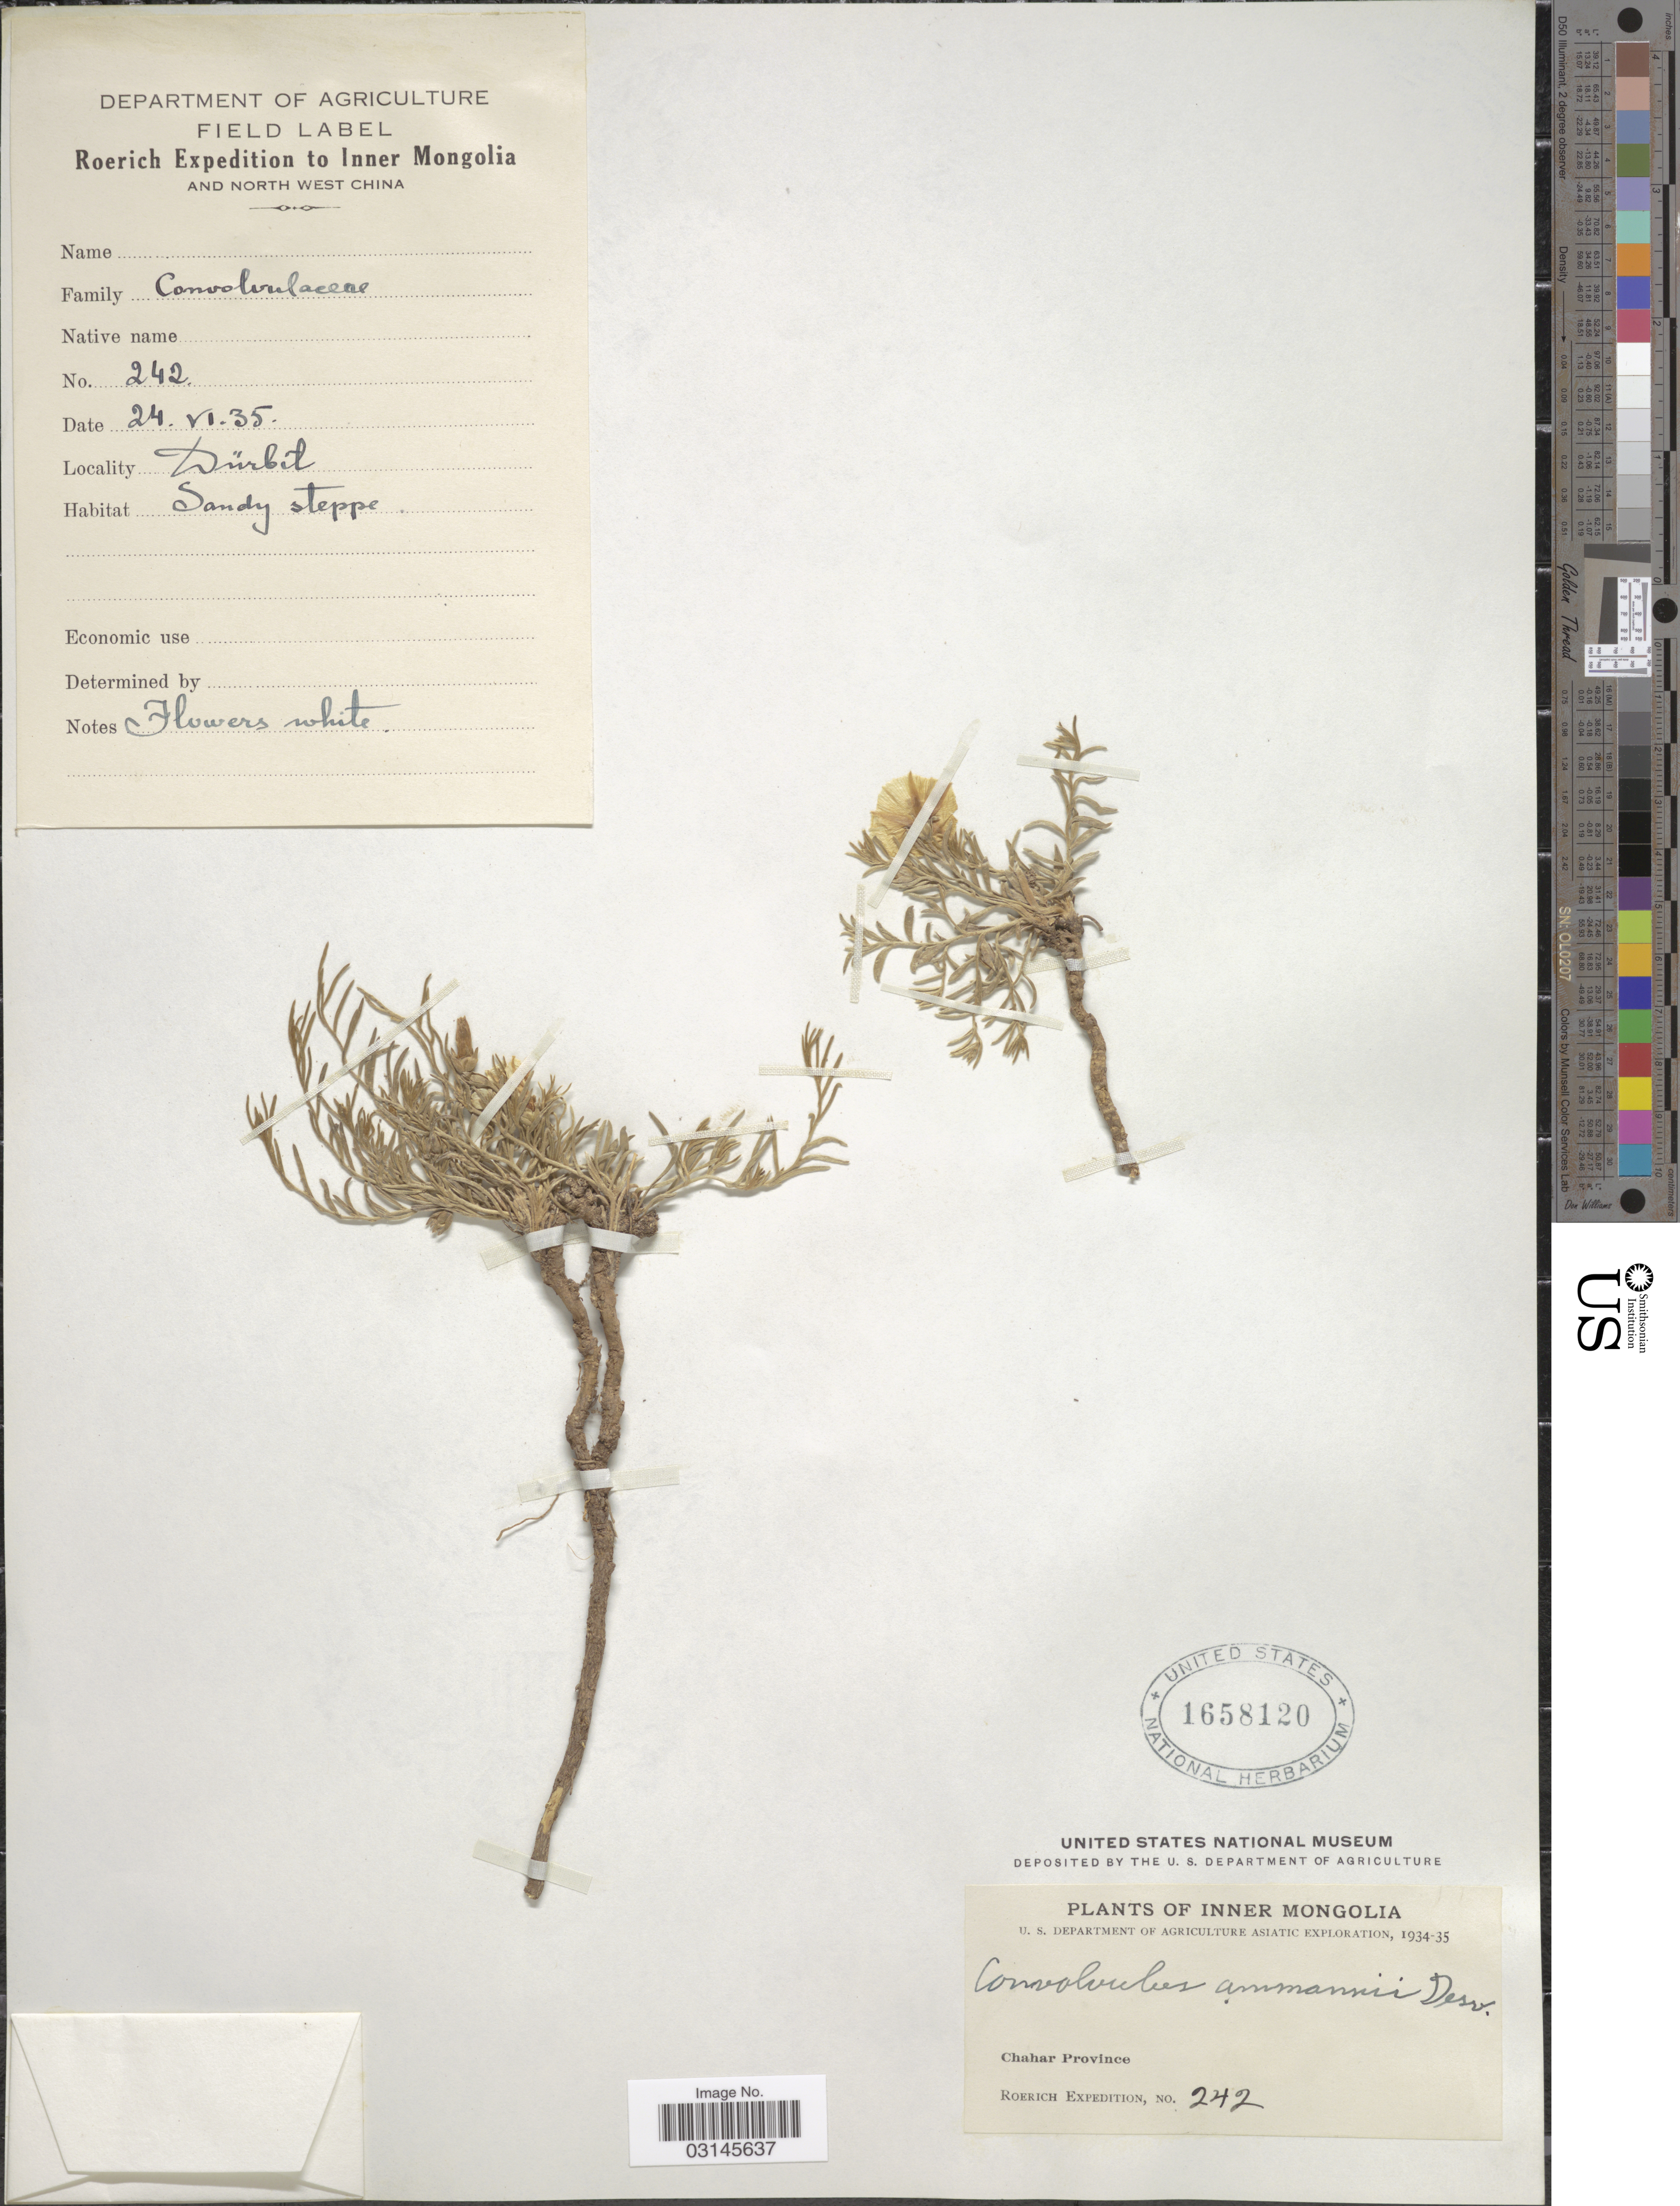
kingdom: Plantae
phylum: Tracheophyta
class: Magnoliopsida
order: Solanales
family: Convolvulaceae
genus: Convolvulus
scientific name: Convolvulus ammanii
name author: Desr.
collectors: -. Roerich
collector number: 242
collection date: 1935-06-24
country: China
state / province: Nei Monggol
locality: Inner Mongolia. Chahar Province. North West China. Dürbit.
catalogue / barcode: US 1658120